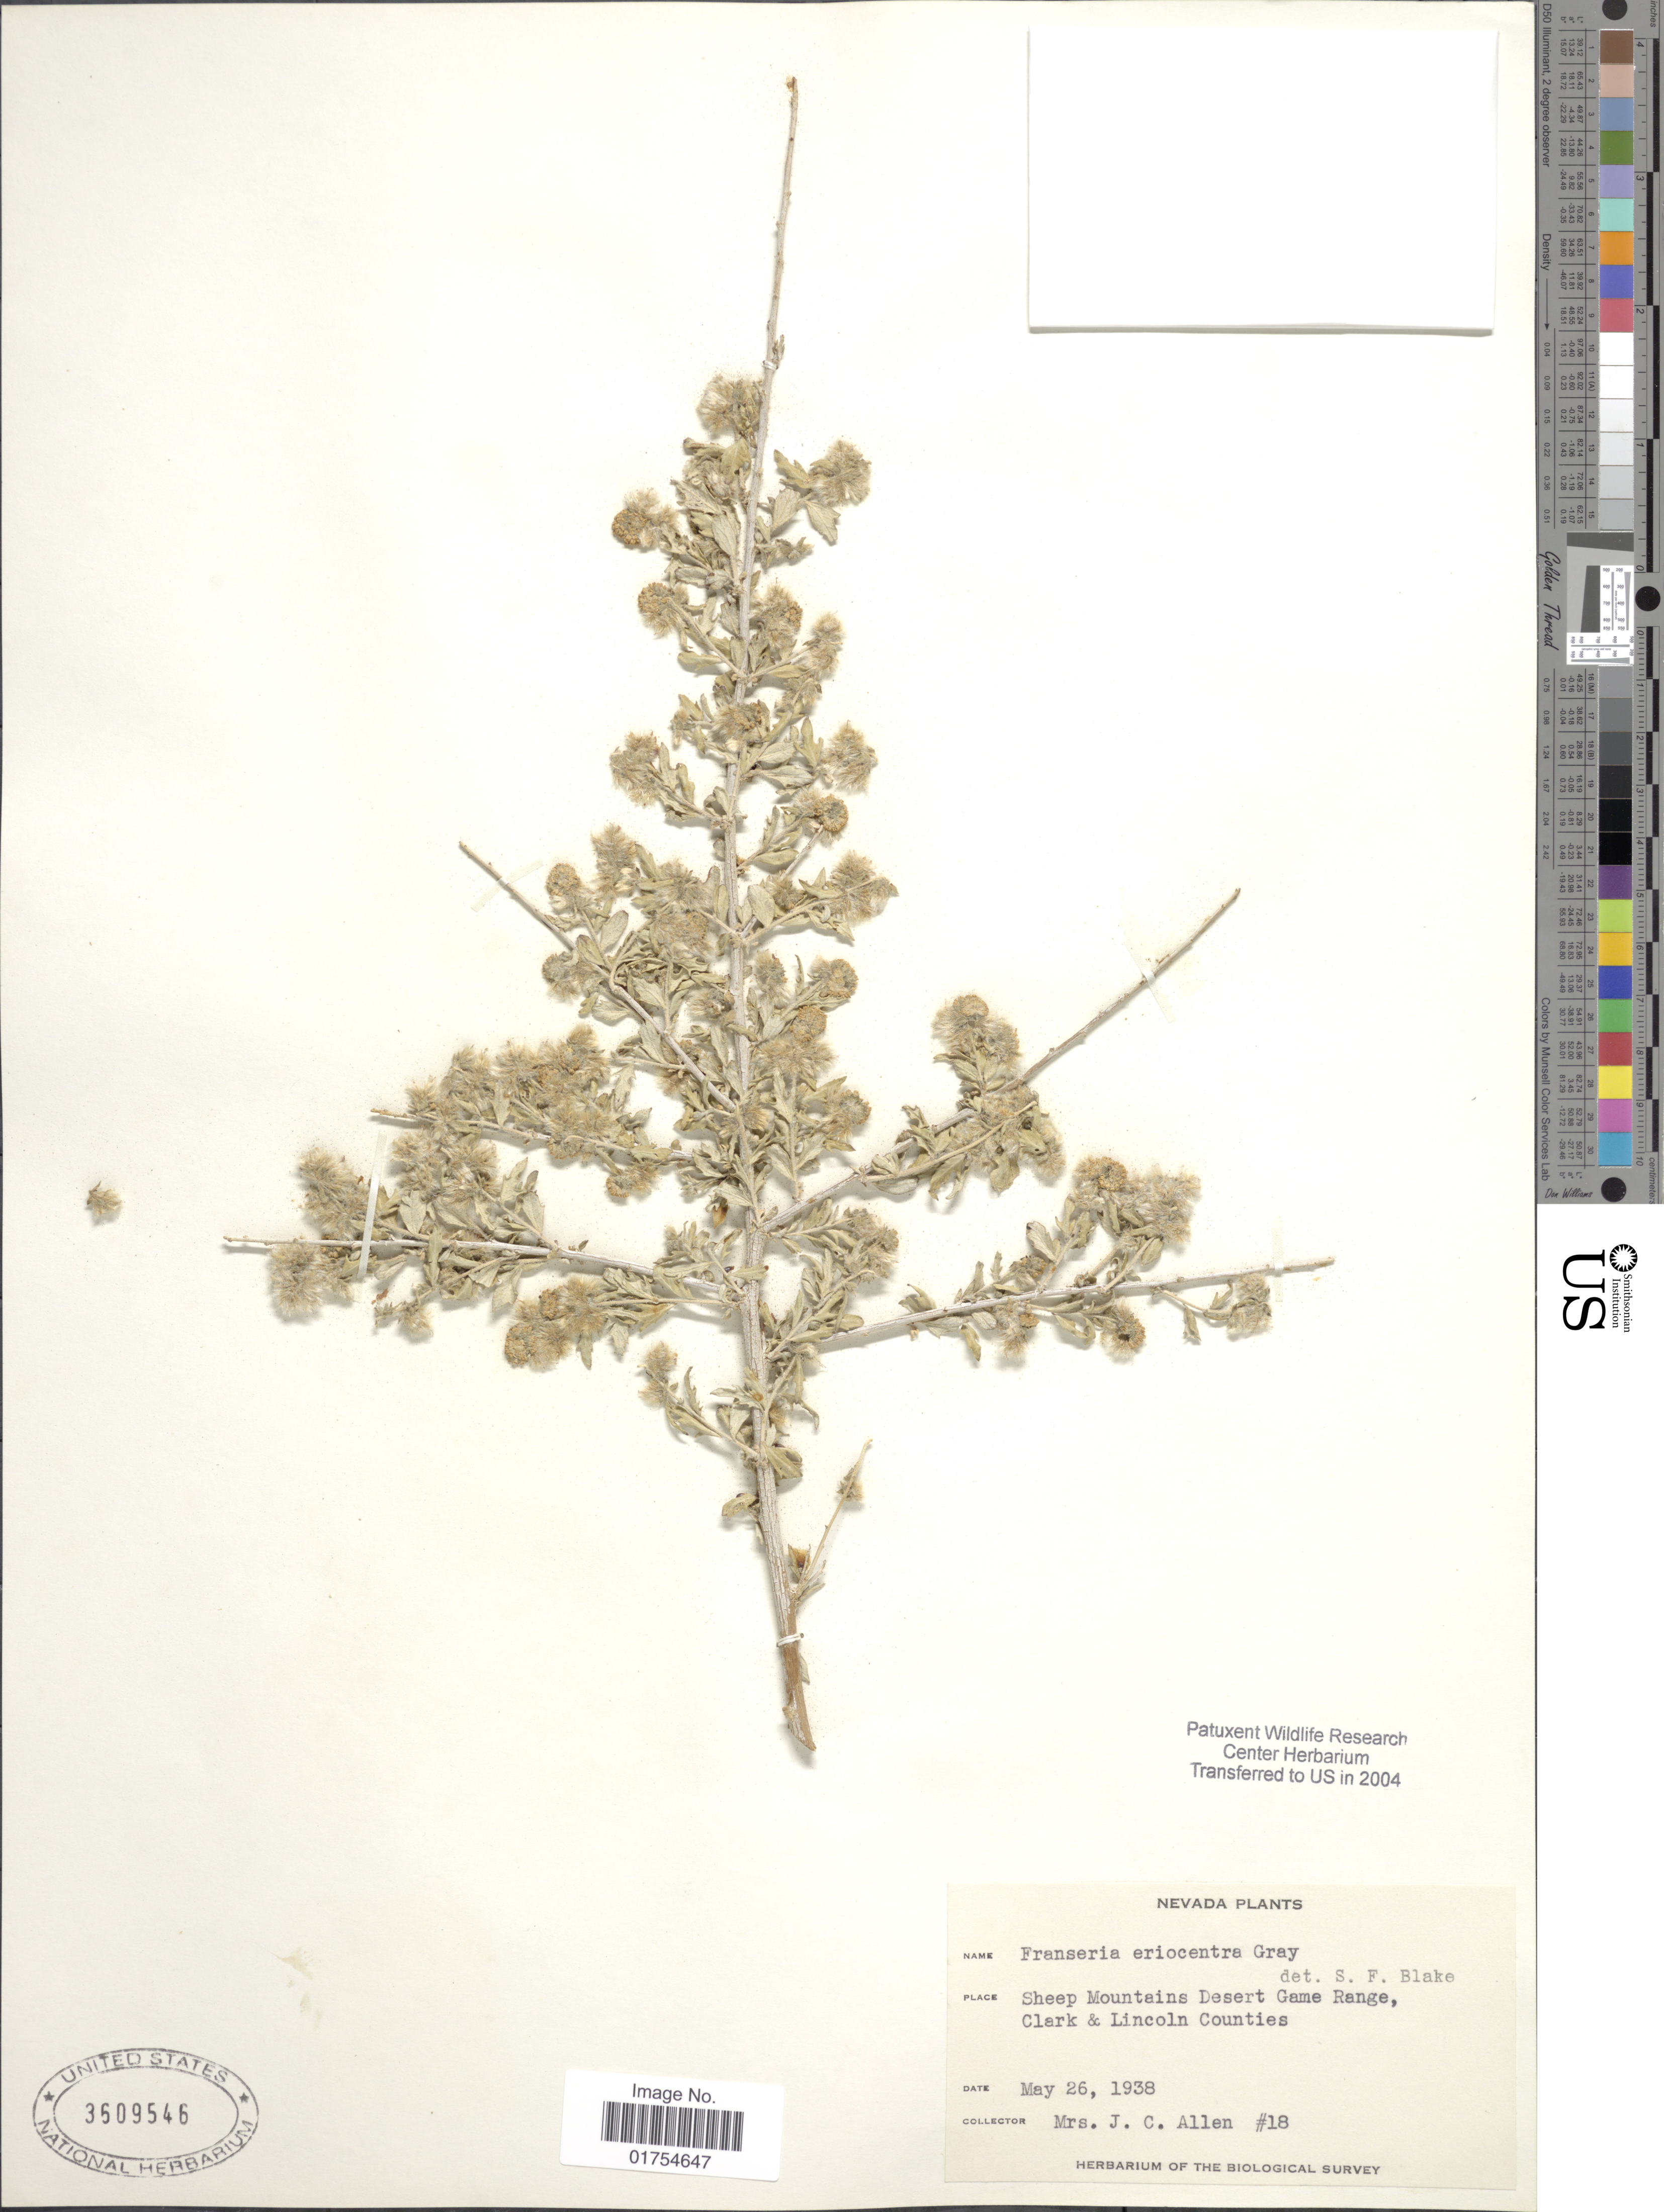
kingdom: Plantae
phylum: Tracheophyta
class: Magnoliopsida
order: Asterales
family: Asteraceae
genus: Franseria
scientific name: Franseria eriocentra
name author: A. Gray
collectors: Mrs. J. C. Allen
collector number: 18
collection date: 1938-05-26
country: United States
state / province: Nevada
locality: Sheep Mountains Desert Game Range, Clark & Lincoln Counties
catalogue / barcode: US 3609546